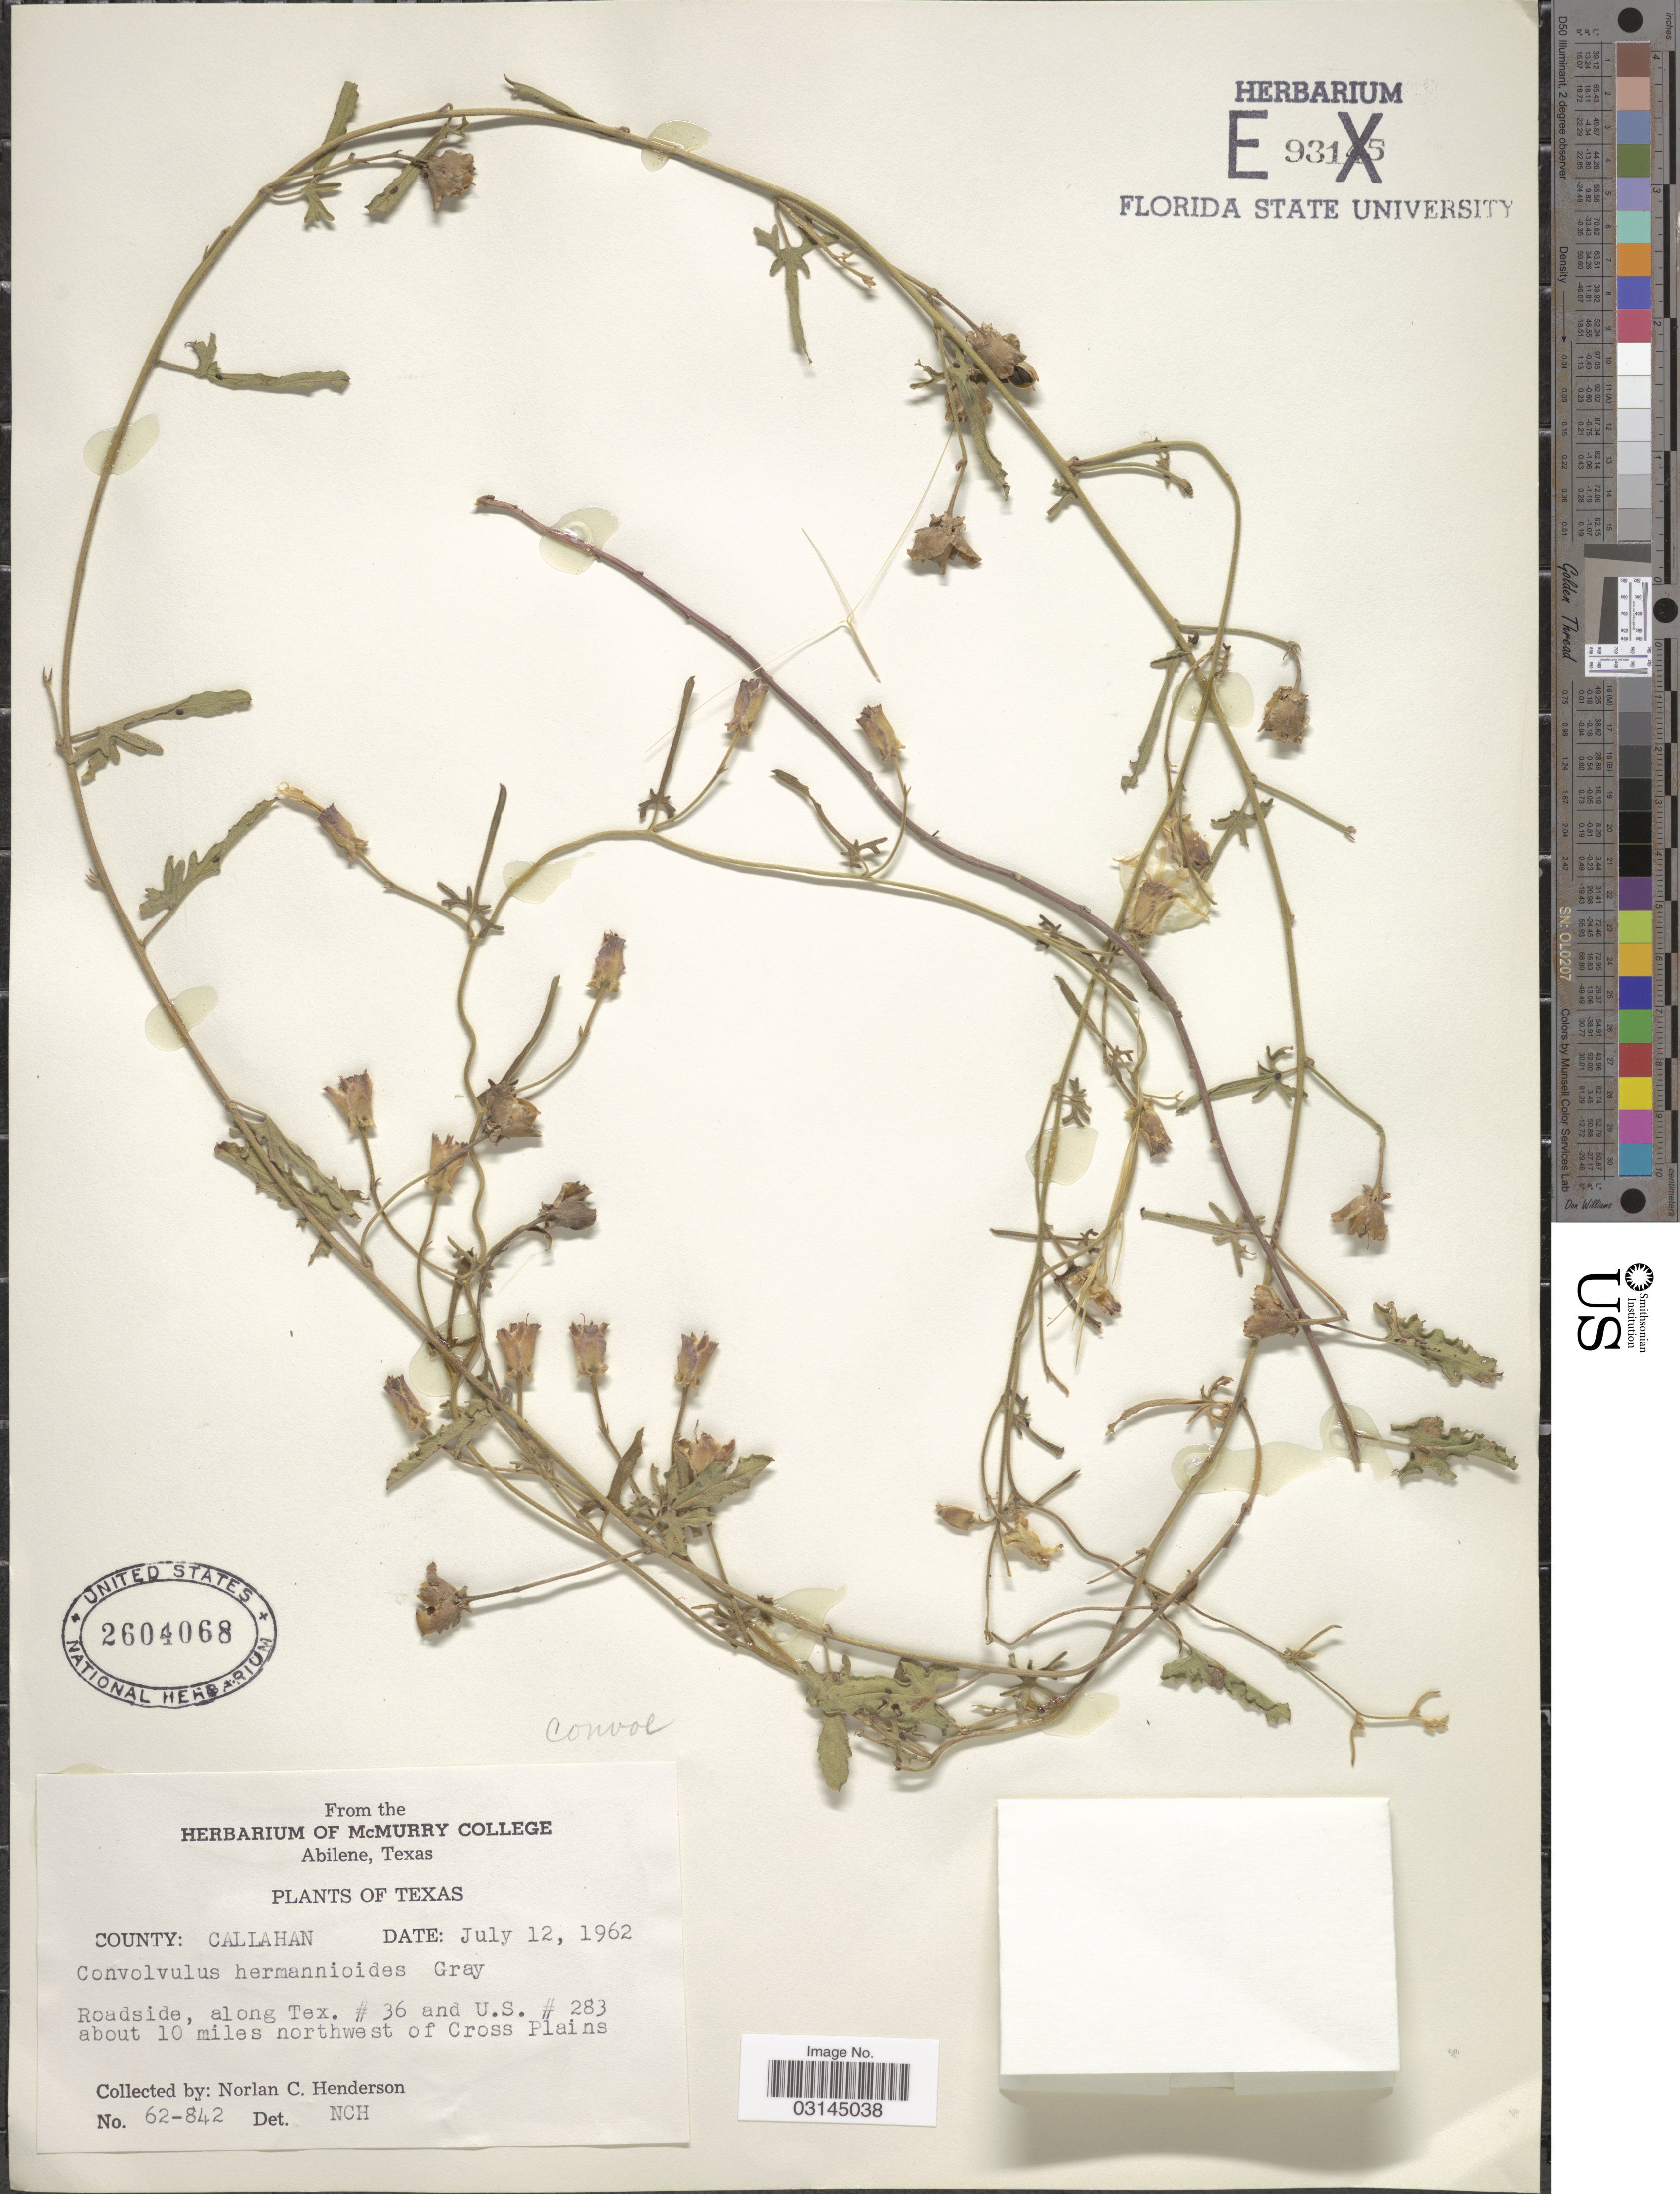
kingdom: Plantae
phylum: Tracheophyta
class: Magnoliopsida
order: Solanales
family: Convolvulaceae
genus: Convolvulus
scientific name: Convolvulus hermannioides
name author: A. Gray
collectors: N. C. Henderson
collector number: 62-842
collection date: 1962-07-12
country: United States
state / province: Texas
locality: County: Callahan. Roadside, along Tex. # 36 and U. S. # 283 about 10 miles northwest of Cross Plains.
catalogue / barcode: US 2604068